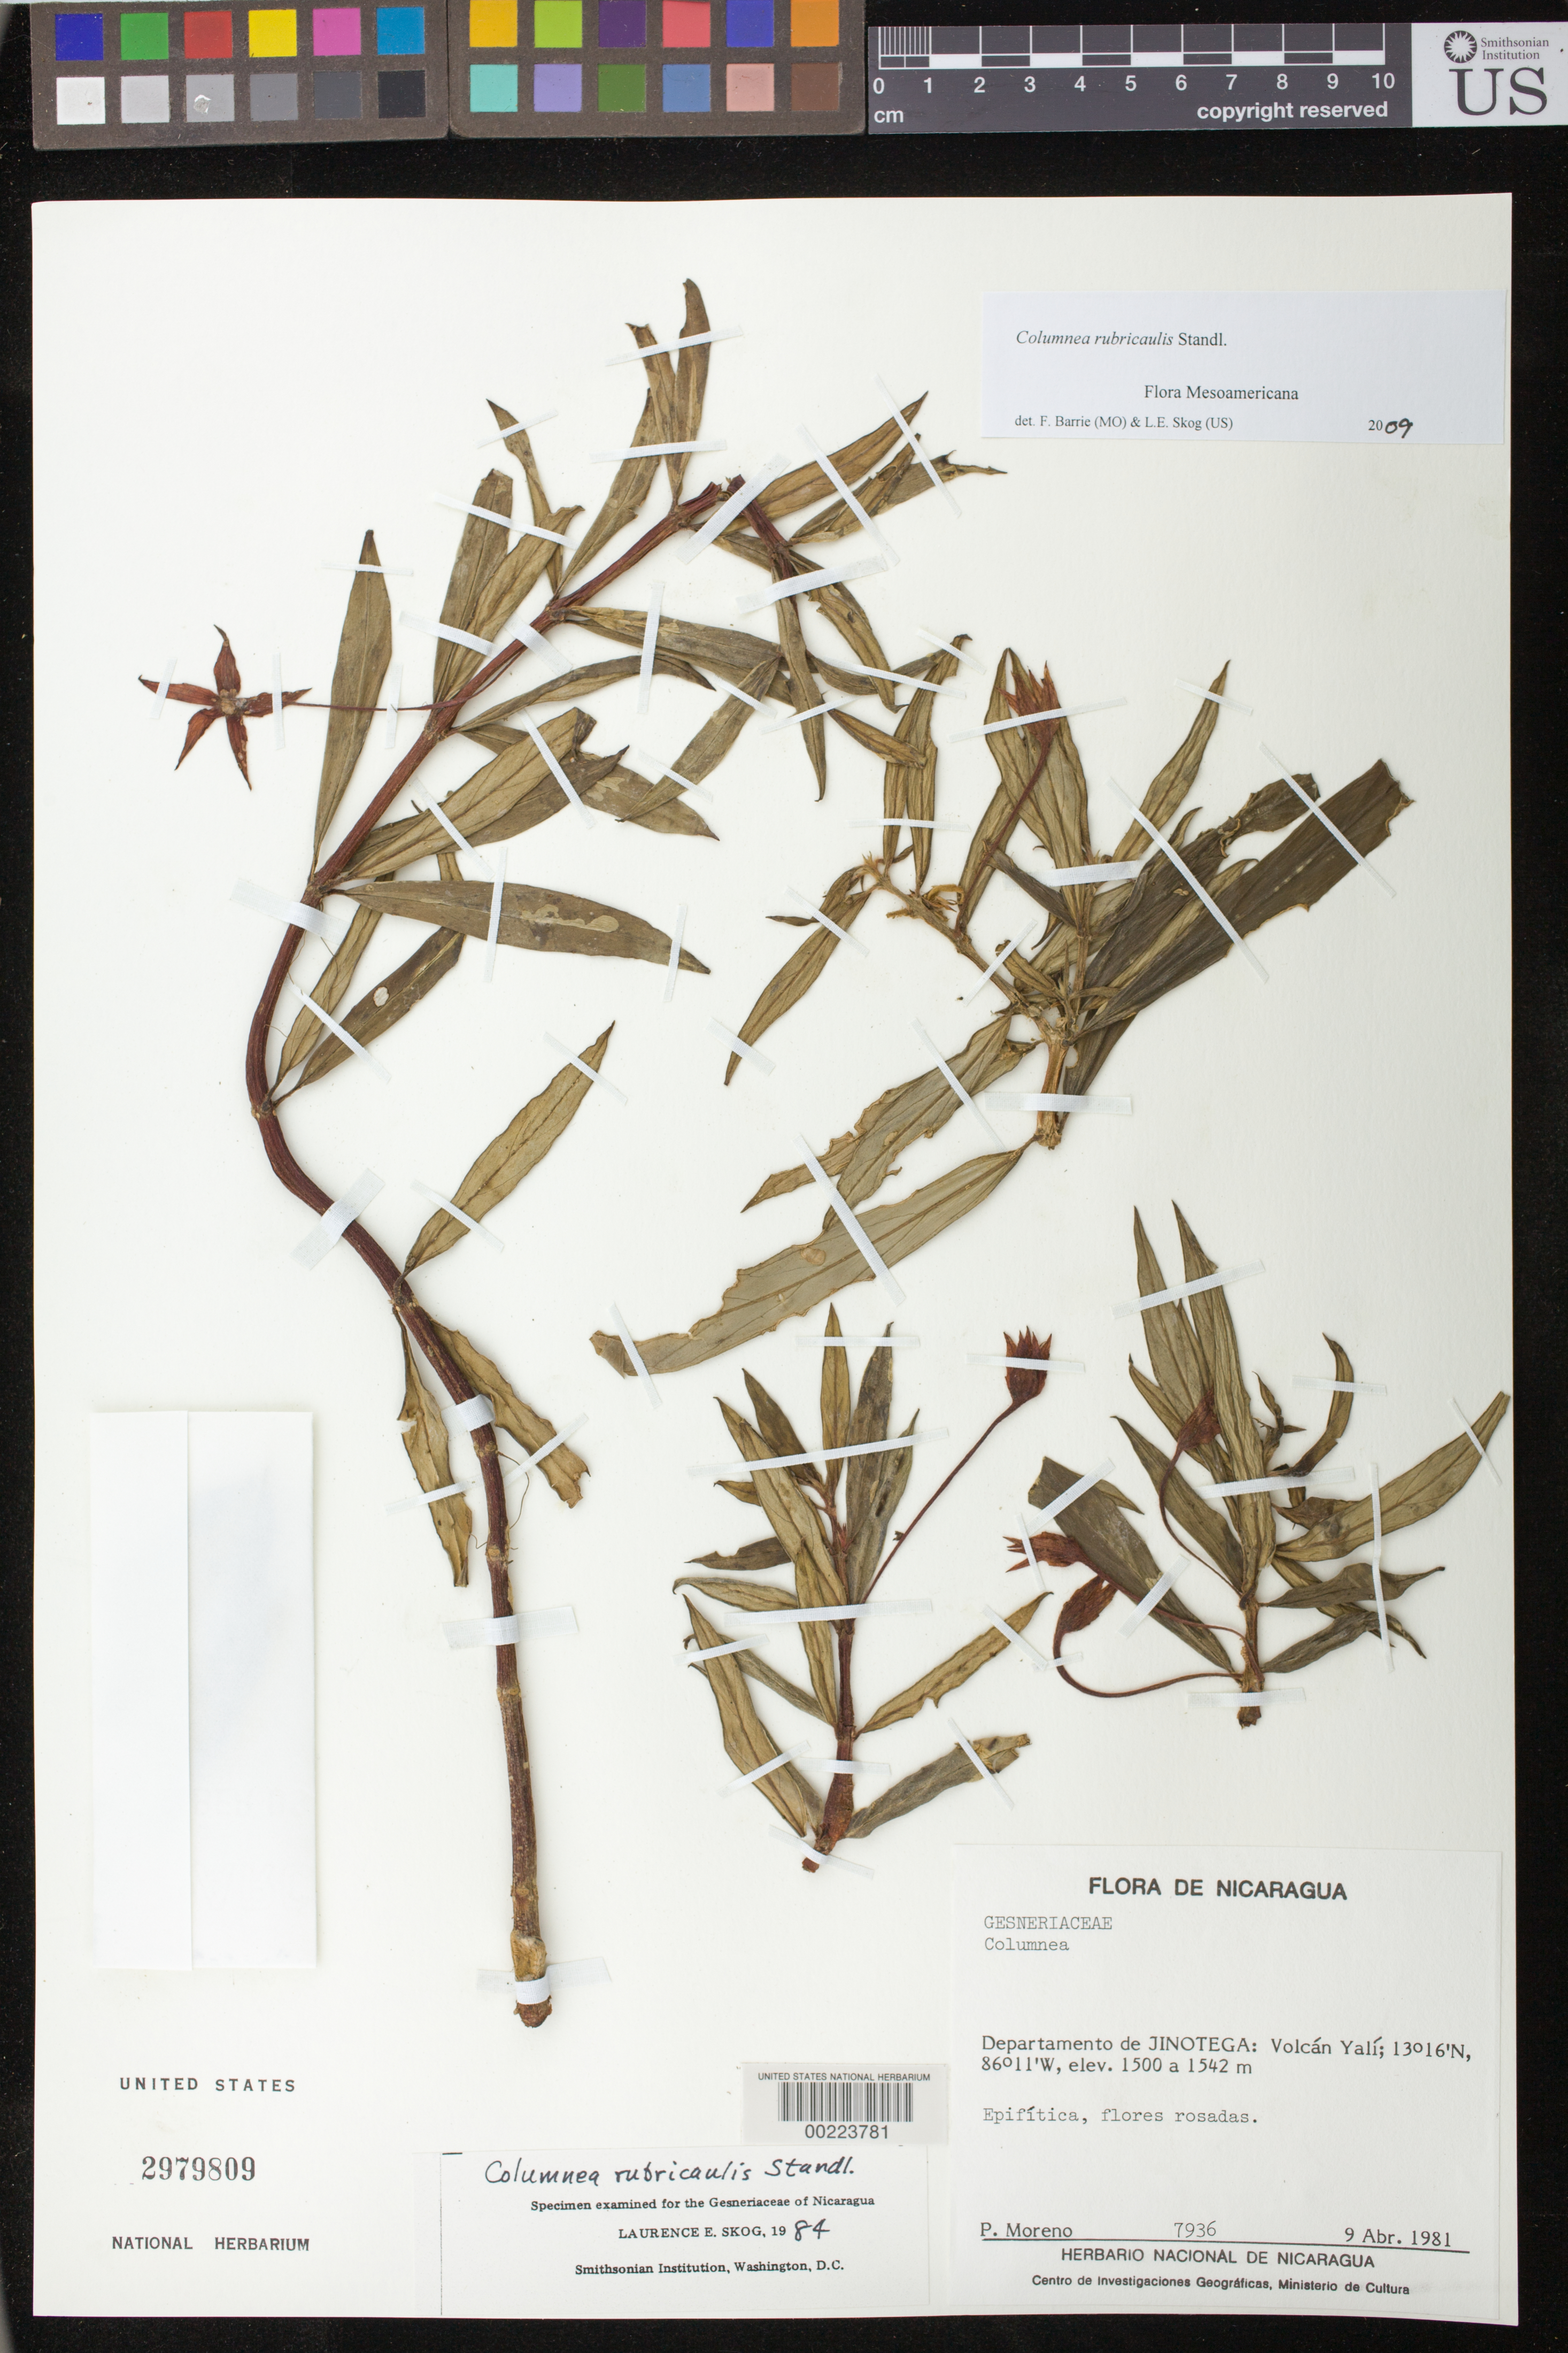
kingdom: Plantae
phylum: Tracheophyta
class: Magnoliopsida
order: Lamiales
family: Gesneriaceae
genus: Columnea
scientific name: Columnea rubricaulis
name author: Standl.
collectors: P. Moreno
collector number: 7936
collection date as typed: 09 Apr 1981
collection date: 1981-04-09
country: Nicaragua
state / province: Jinotega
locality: Volcan Yali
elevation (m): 1500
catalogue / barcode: US 2979809